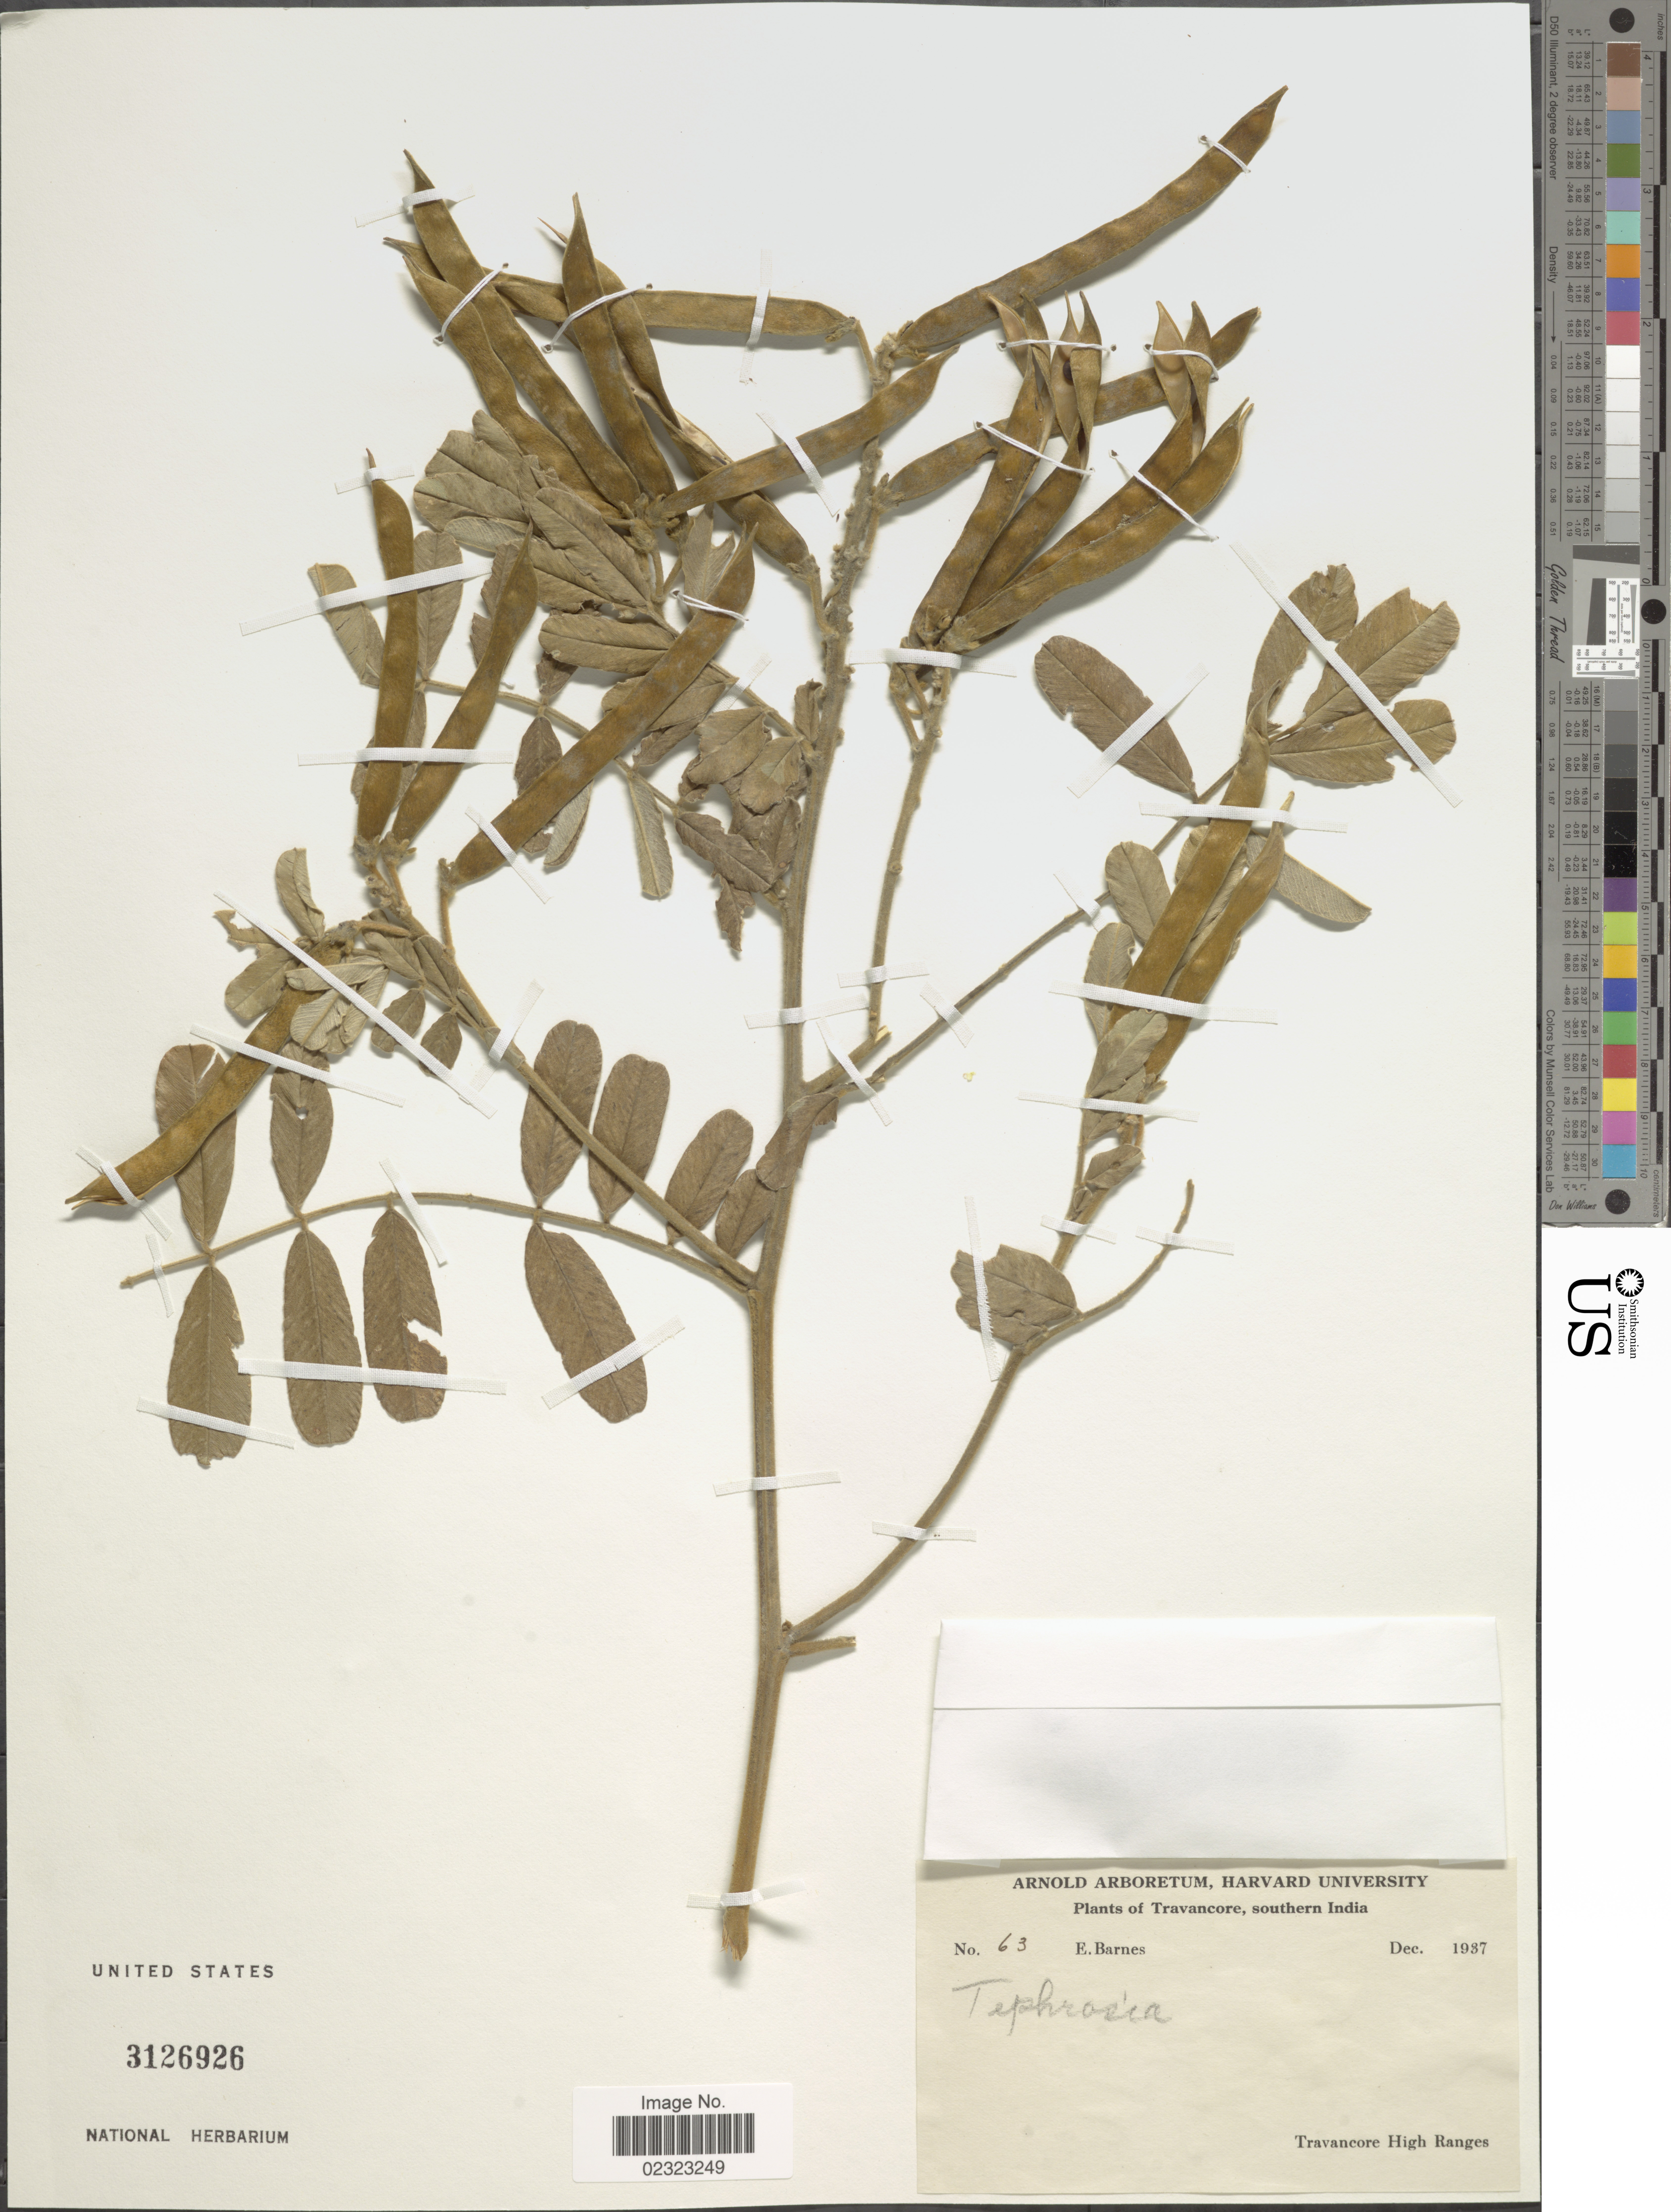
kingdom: Plantae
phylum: Tracheophyta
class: Magnoliopsida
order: Fabales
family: Fabaceae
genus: Tephrosia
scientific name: Tephrosia sp.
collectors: E. Barnes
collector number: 63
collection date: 1937-12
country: India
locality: Travancore, southern India, Travancore High Ranges.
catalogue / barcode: US 3126926